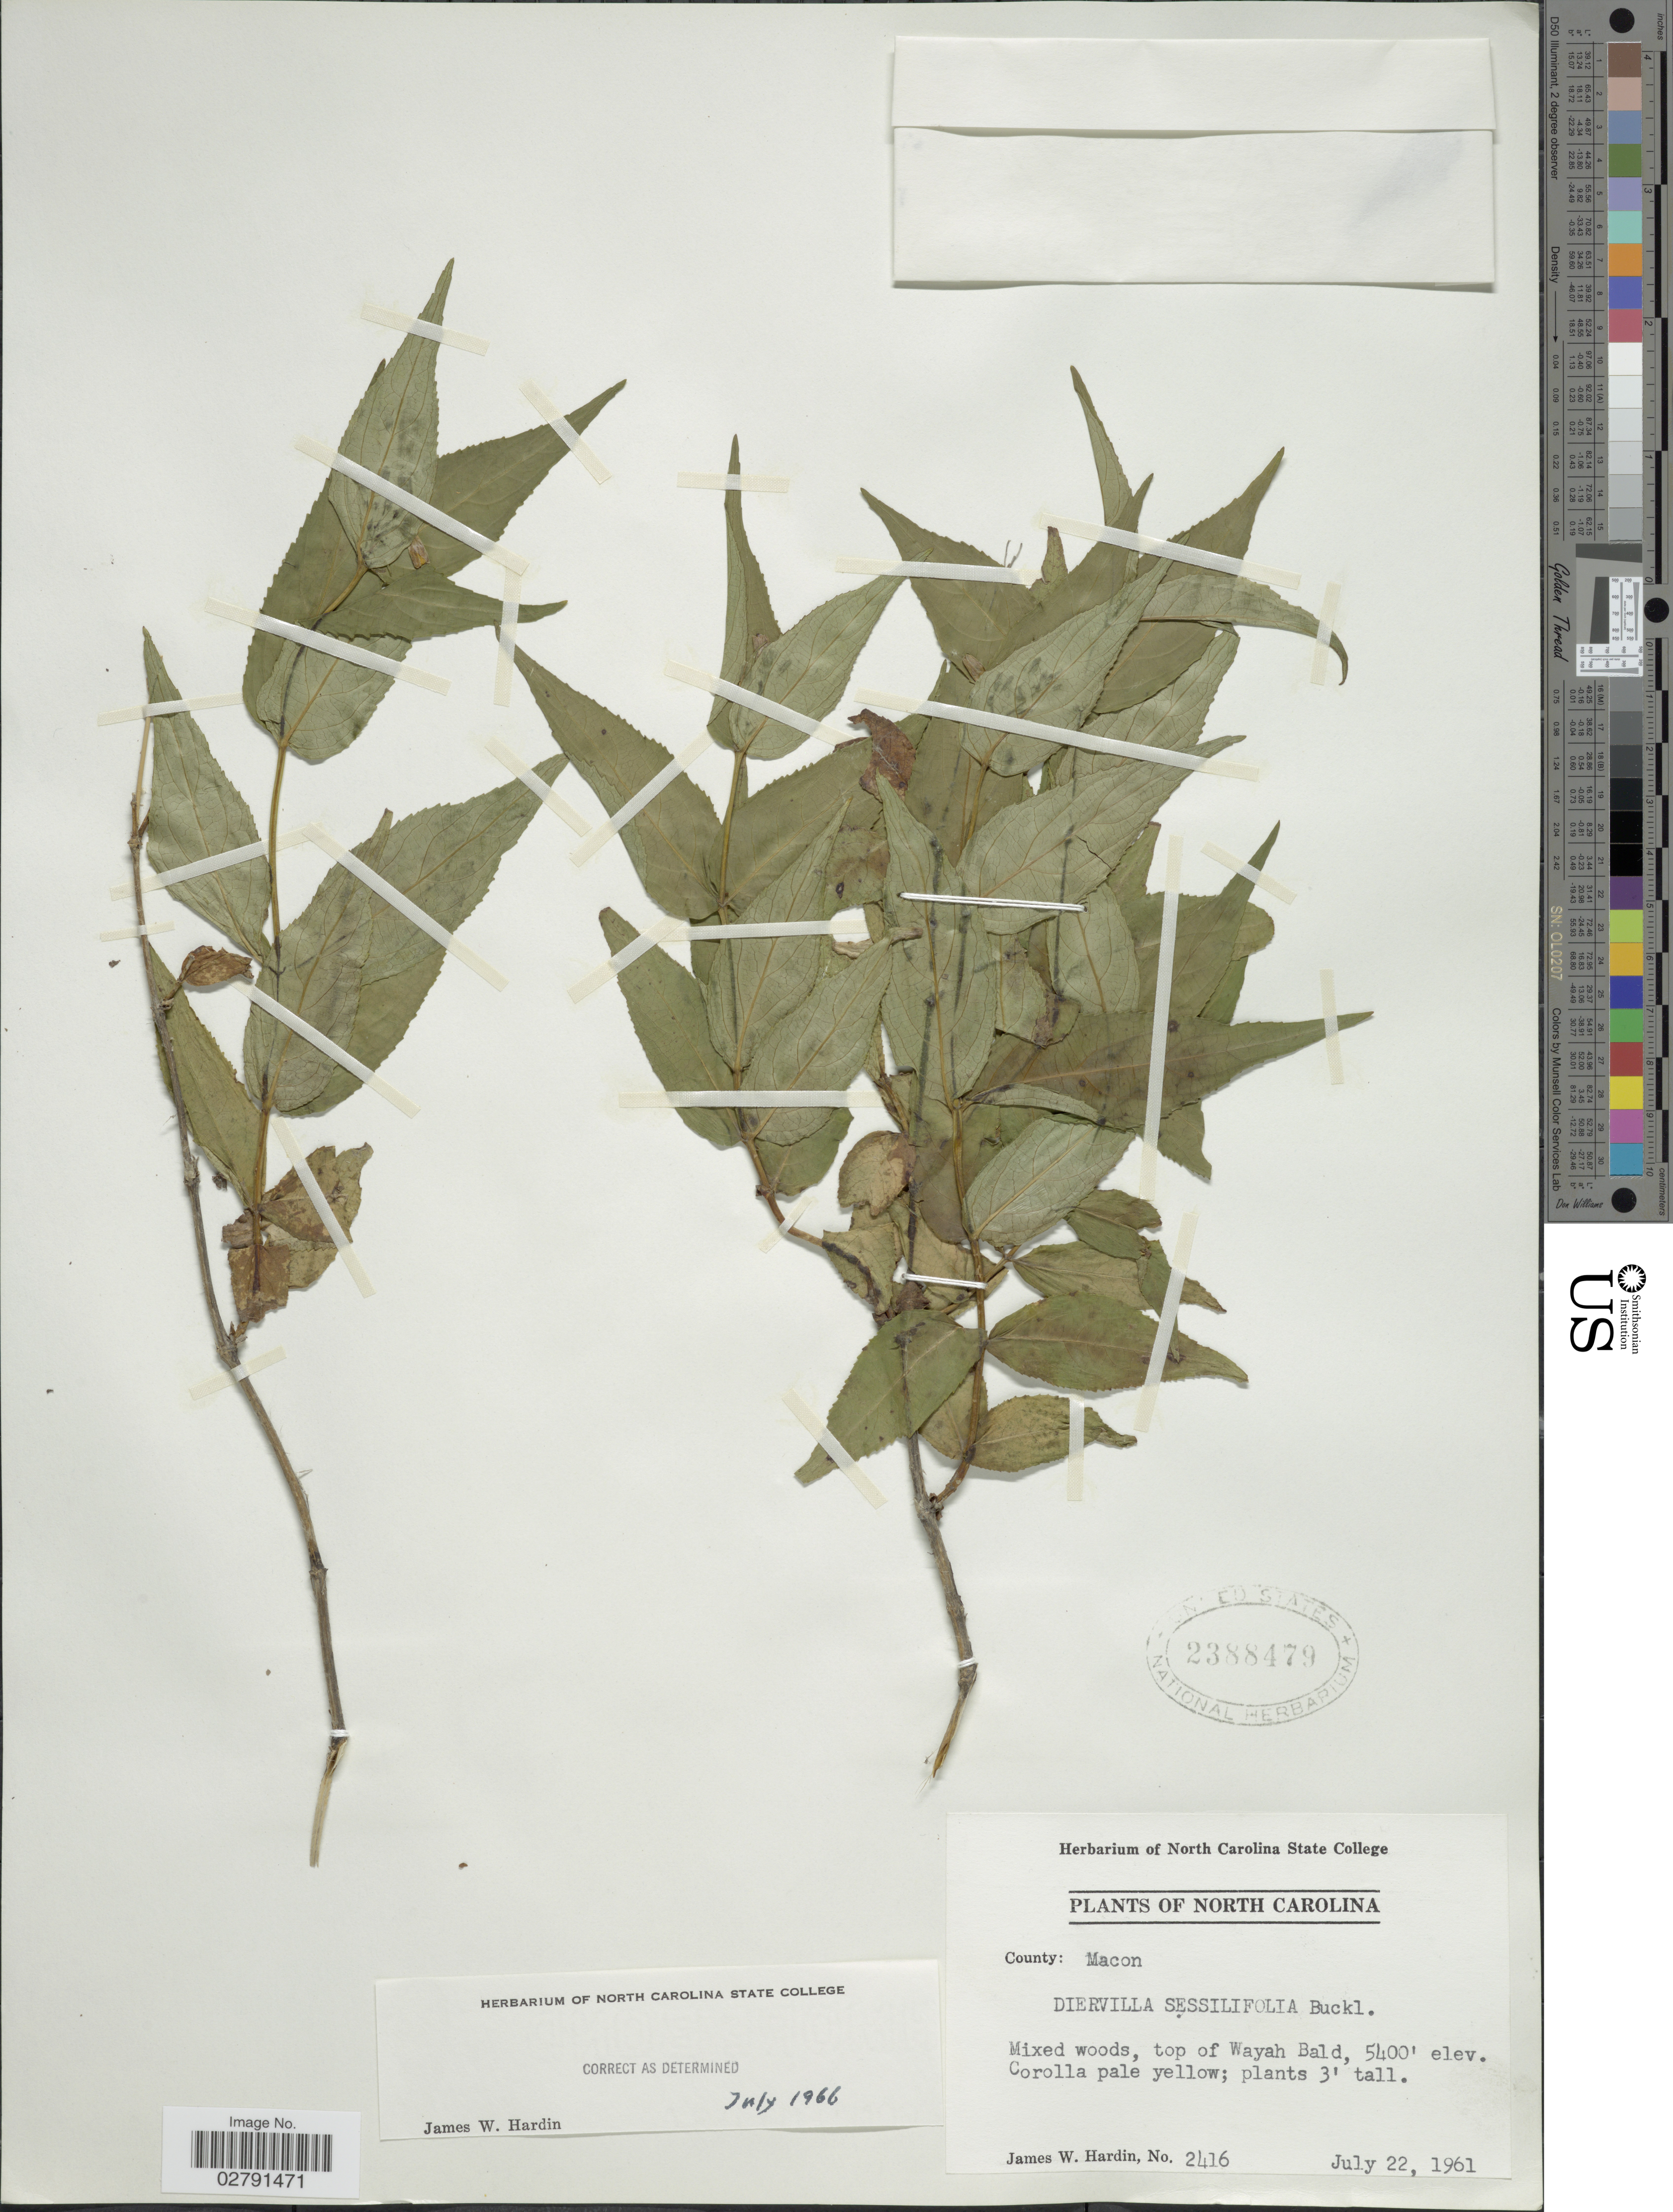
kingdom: Plantae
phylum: Tracheophyta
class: Magnoliopsida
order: Dipsacales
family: Caprifoliaceae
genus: Diervilla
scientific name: Diervilla sessilifolia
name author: Buckley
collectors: J. W. Hardin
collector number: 2416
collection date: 1961-07-22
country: United States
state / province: North Carolina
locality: County: Macon, Mixed woods, top of Wayah Bald.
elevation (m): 1646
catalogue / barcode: US 2388479